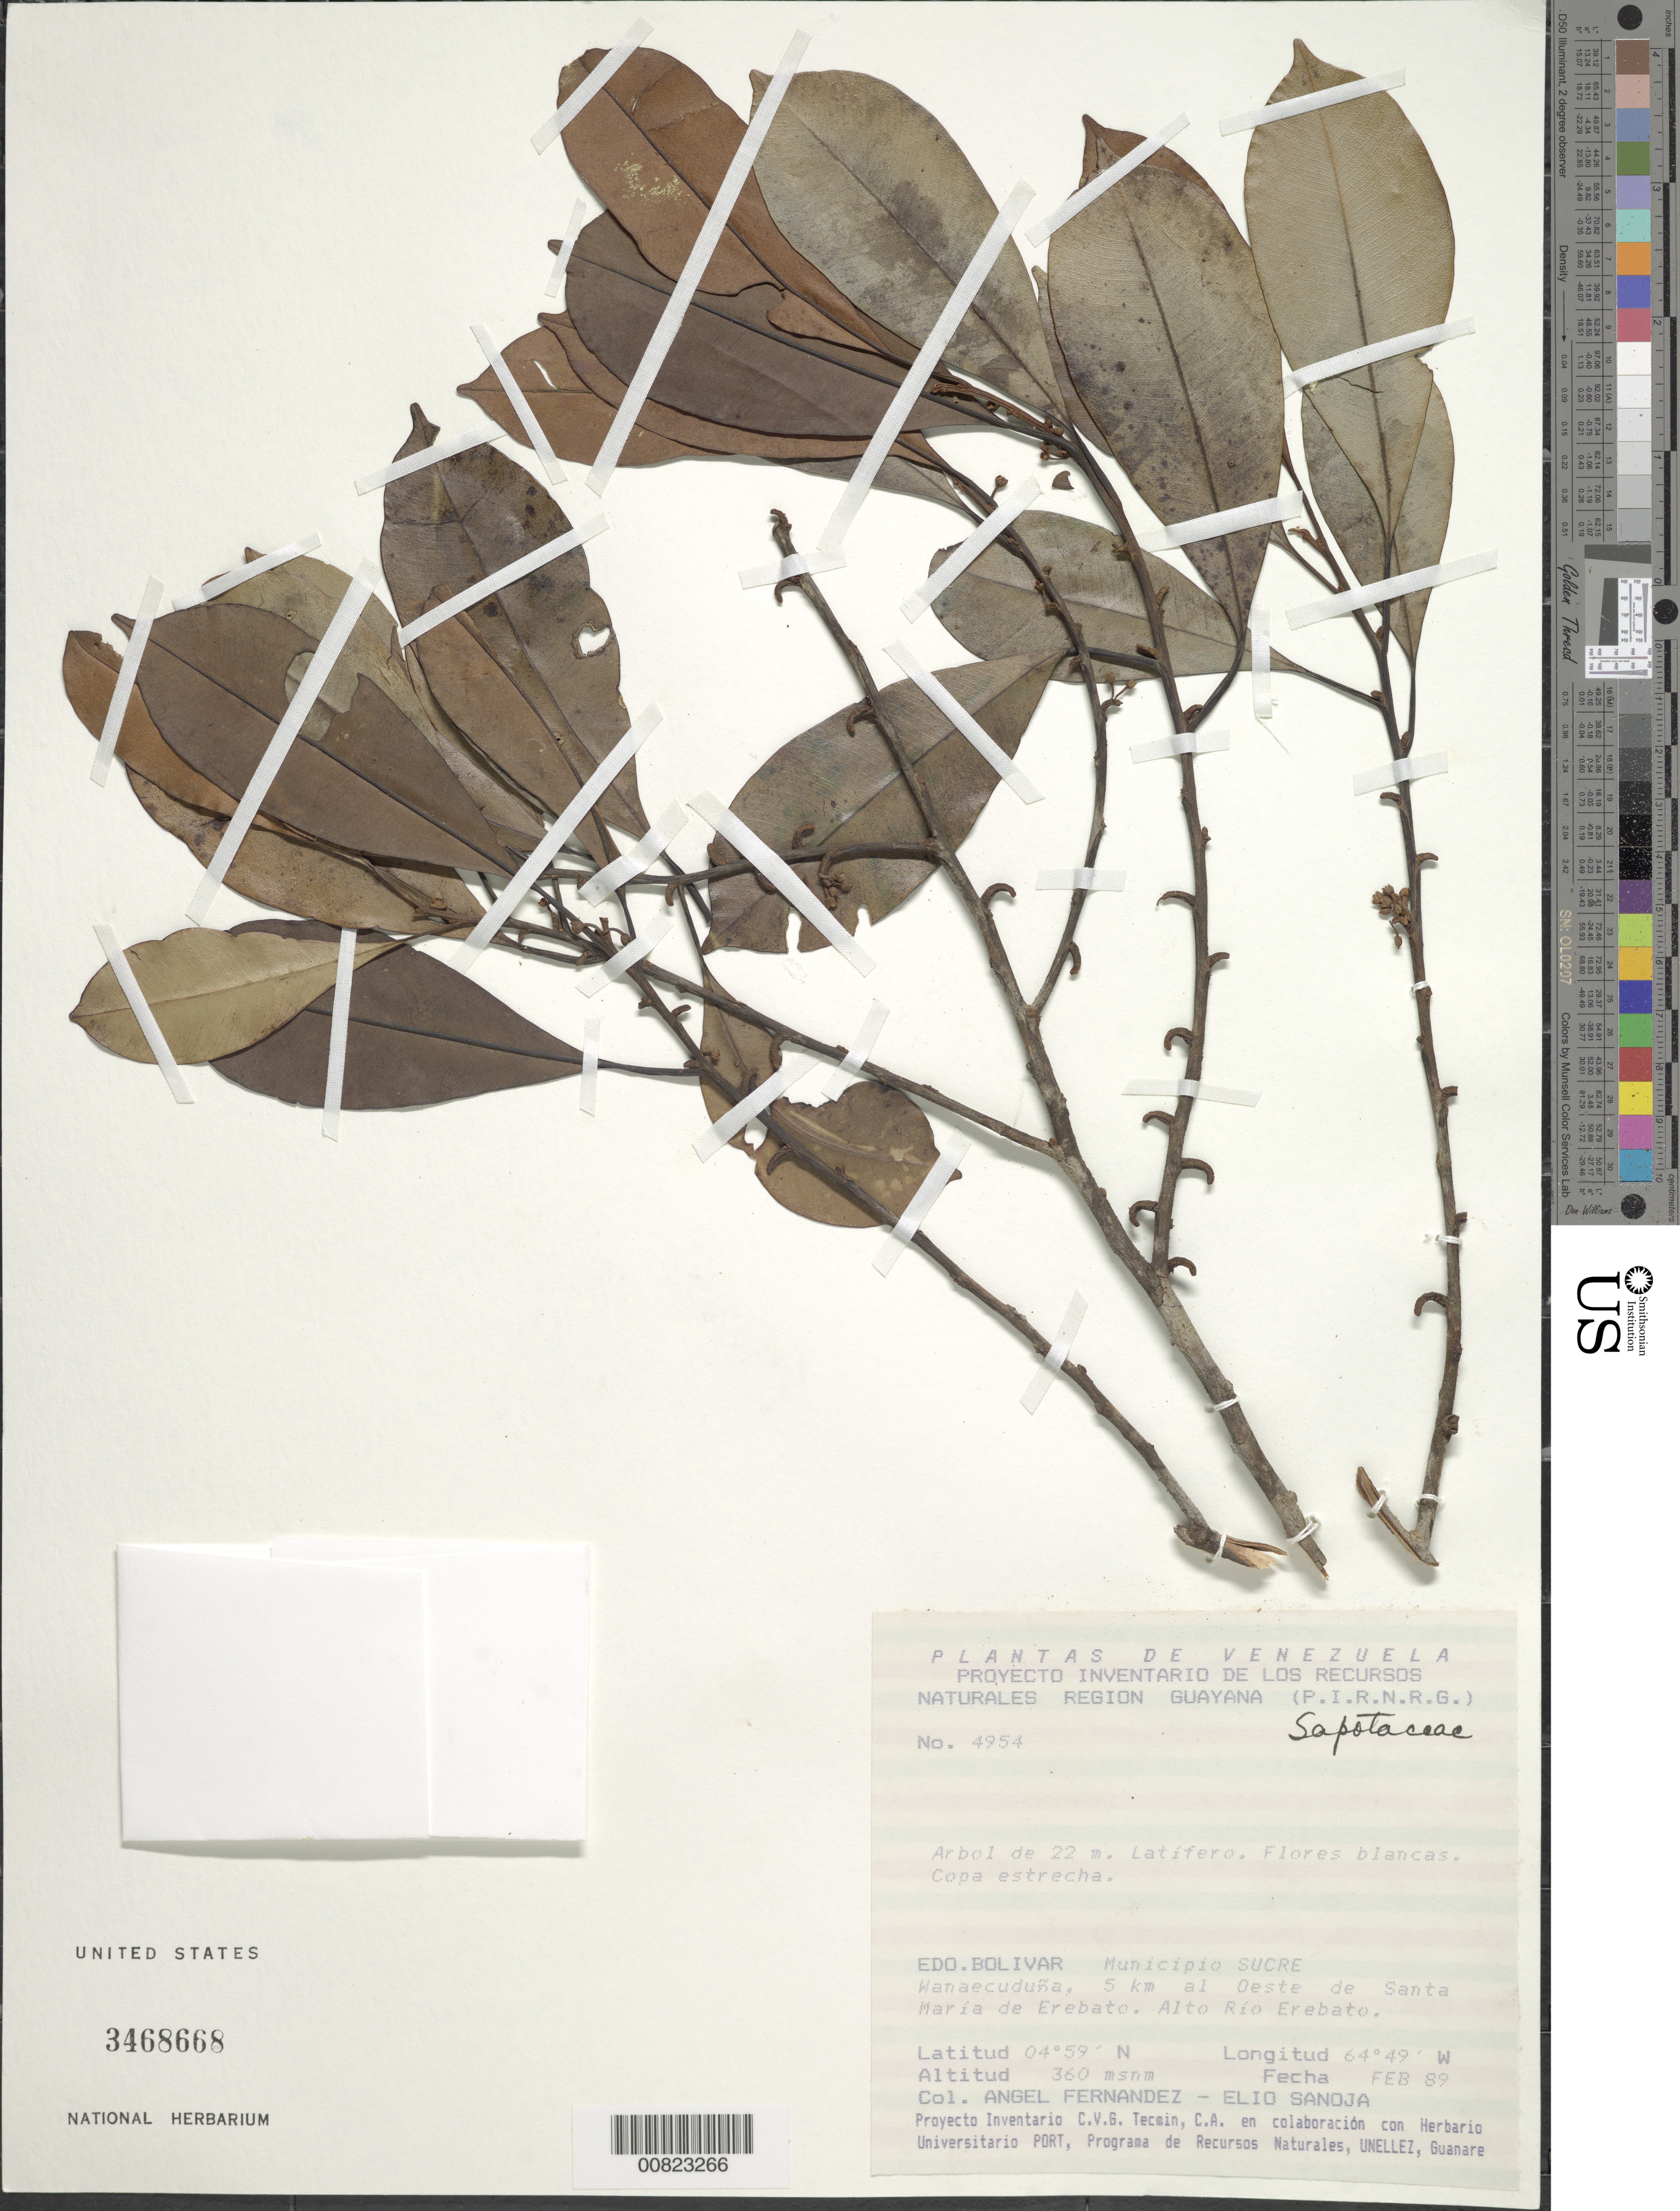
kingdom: Plantae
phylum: Tracheophyta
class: Magnoliopsida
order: Ericales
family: Sapotaceae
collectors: A. Fernández & E. Sanoja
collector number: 4954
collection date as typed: Feb-89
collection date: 1989-02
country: Venezuela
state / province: Bolívar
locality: Mun. Sucre, Wanaecuduña, 5 km W of Santa María de Erebato, Alto Río Erebato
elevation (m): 360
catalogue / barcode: US 3468668